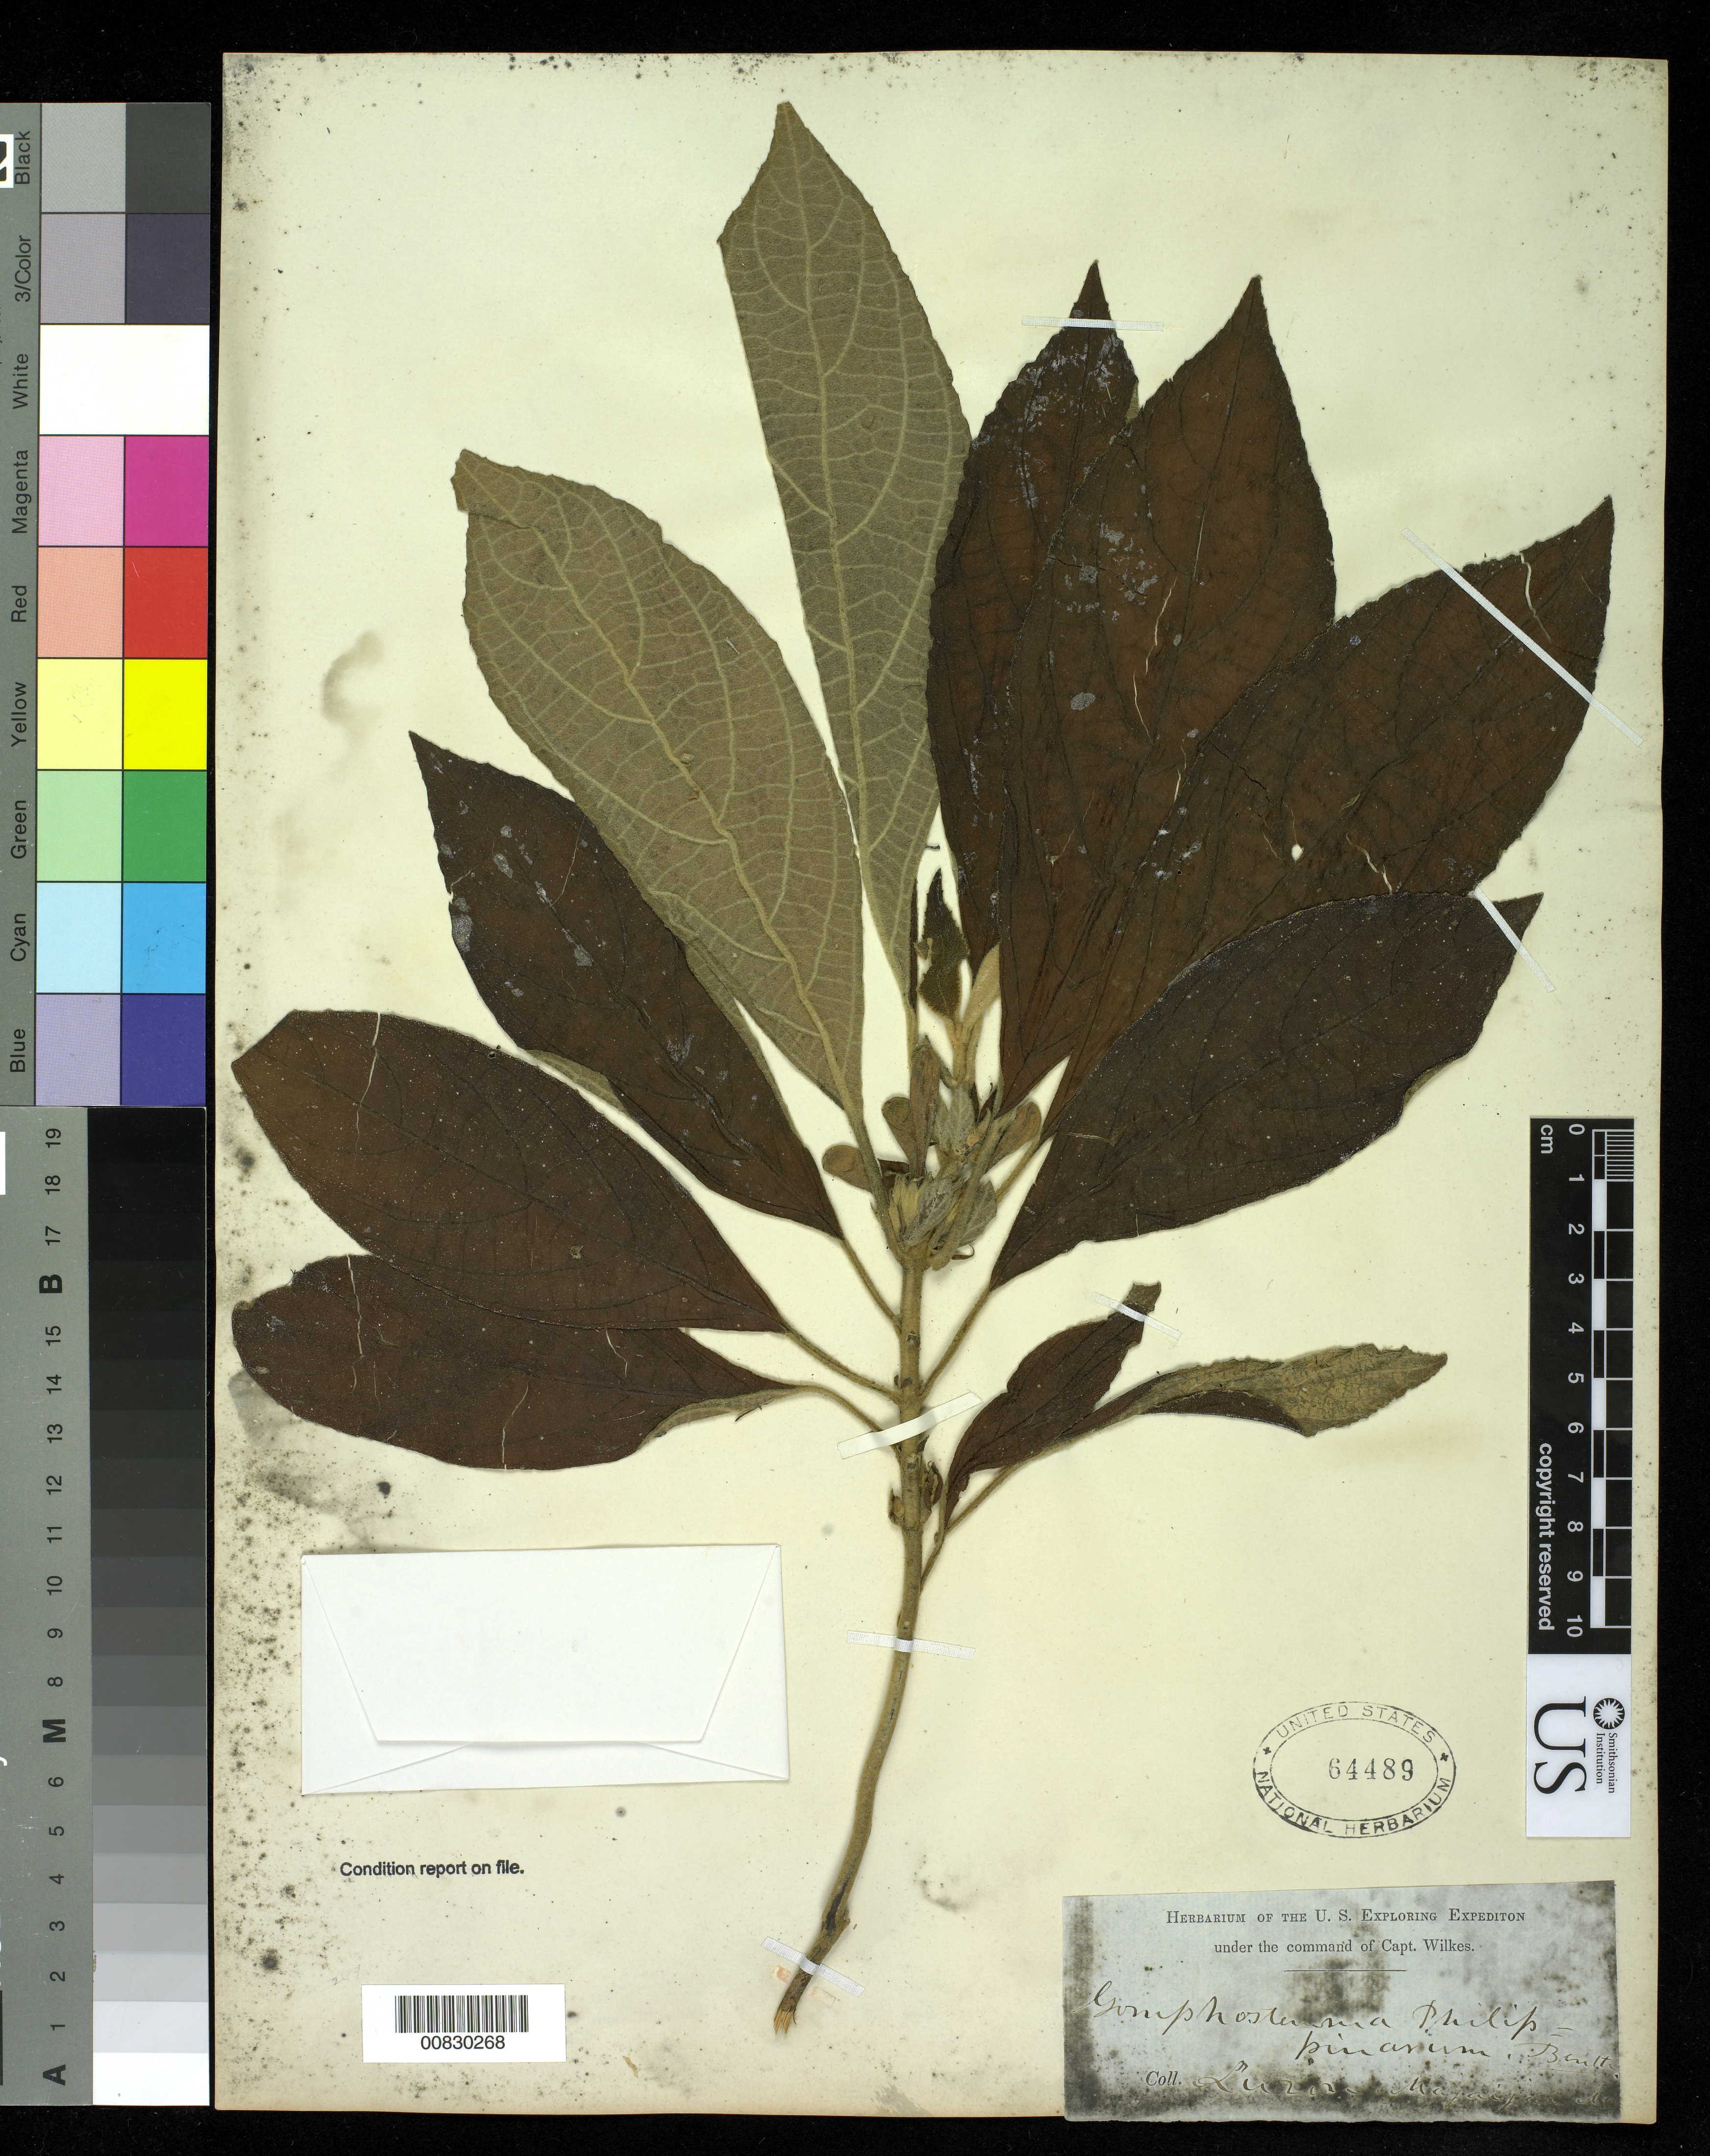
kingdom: Plantae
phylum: Tracheophyta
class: Magnoliopsida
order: Lamiales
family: Lamiaceae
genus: Gomphostemma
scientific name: Gomphostemma javanicum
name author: (Blume) Benth.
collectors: Wilkes Explor. Exped.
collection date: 1838/1842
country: Philippines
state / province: Calabarzon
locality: Majaijai Mts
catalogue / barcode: US 64489